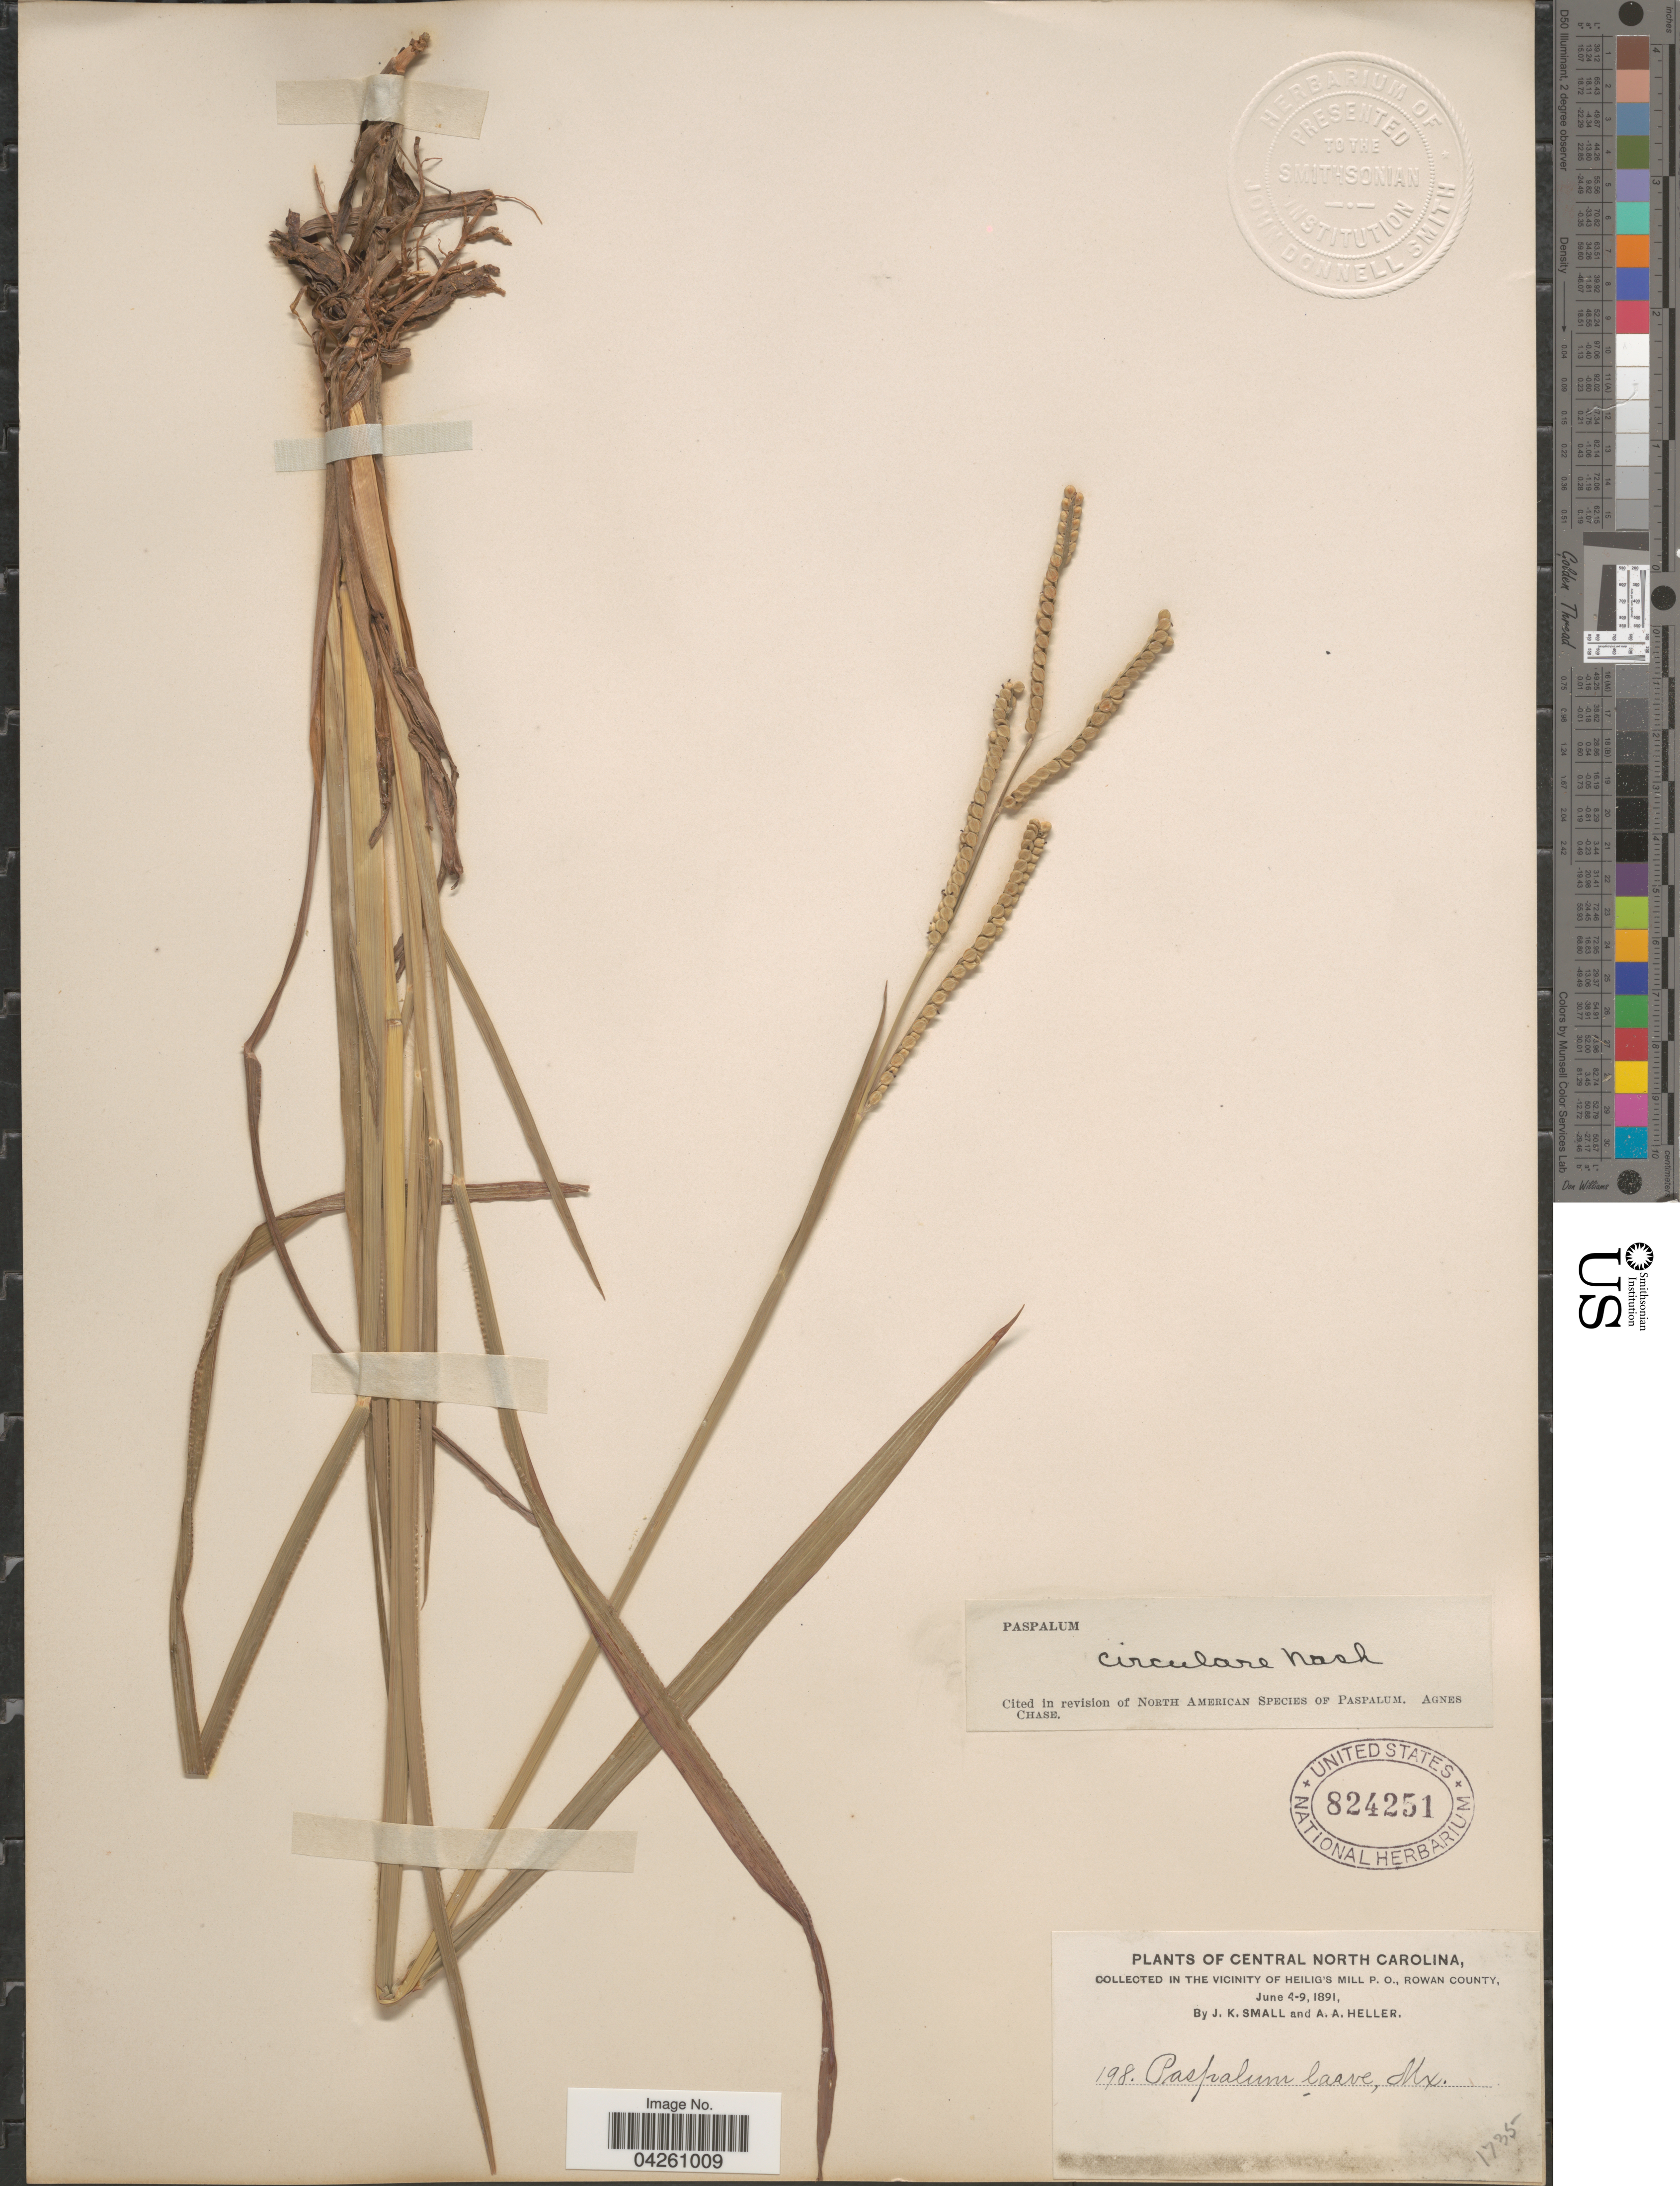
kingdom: Plantae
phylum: Tracheophyta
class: Liliopsida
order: Poales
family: Poaceae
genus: Paspalum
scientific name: Paspalum circulare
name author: Nash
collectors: J. K. Small & A. A. Heller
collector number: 198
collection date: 1891-06-04/1891-06-09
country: United States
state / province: North Carolina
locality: Central North Carolina. In the vicinity of Heilig's Mill P. O., Rowan County.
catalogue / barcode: US 824251